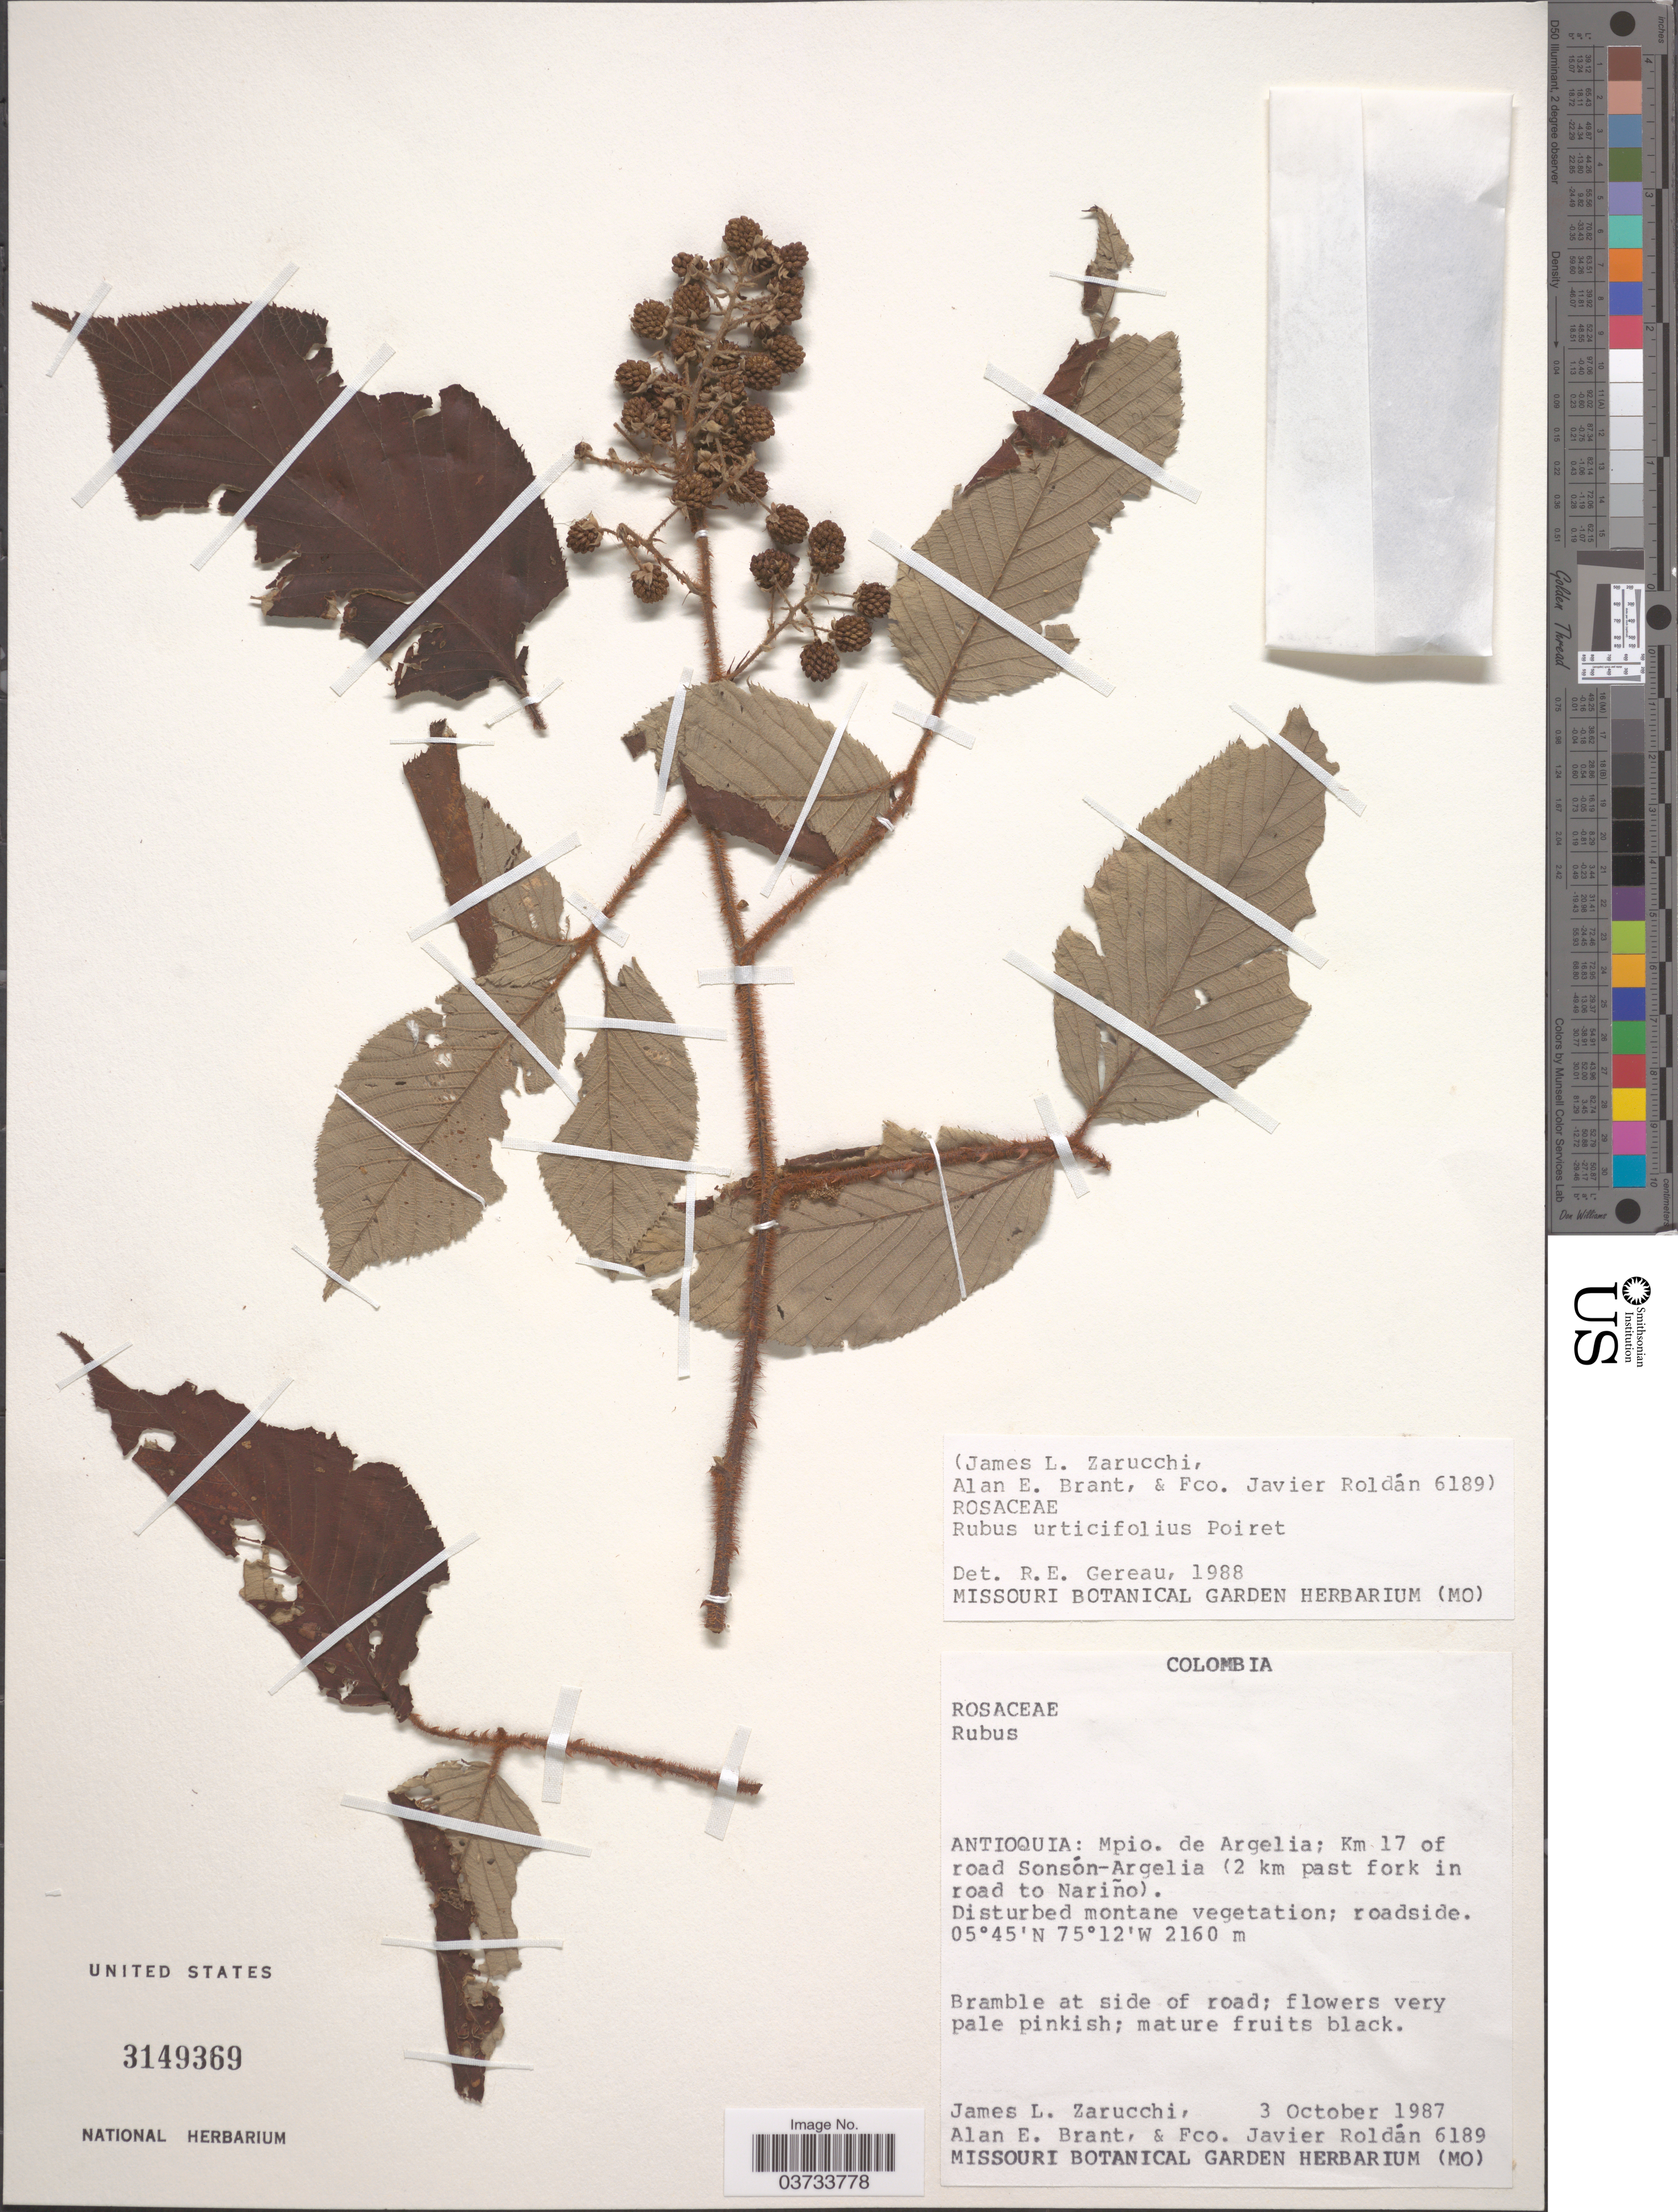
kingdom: Plantae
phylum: Tracheophyta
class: Magnoliopsida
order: Rosales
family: Rosaceae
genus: Rubus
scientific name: Rubus urticifolius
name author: Poir.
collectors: J. L. Zarucchi, A. Brant & F. J. Roldán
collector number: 6189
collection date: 1987-10-03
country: Colombia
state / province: Antioquia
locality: Mpio. de Argelia; Km 17 of road Sonsón-Argelia (2 km past fork in road to Nariño).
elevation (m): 2160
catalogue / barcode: US 3149369